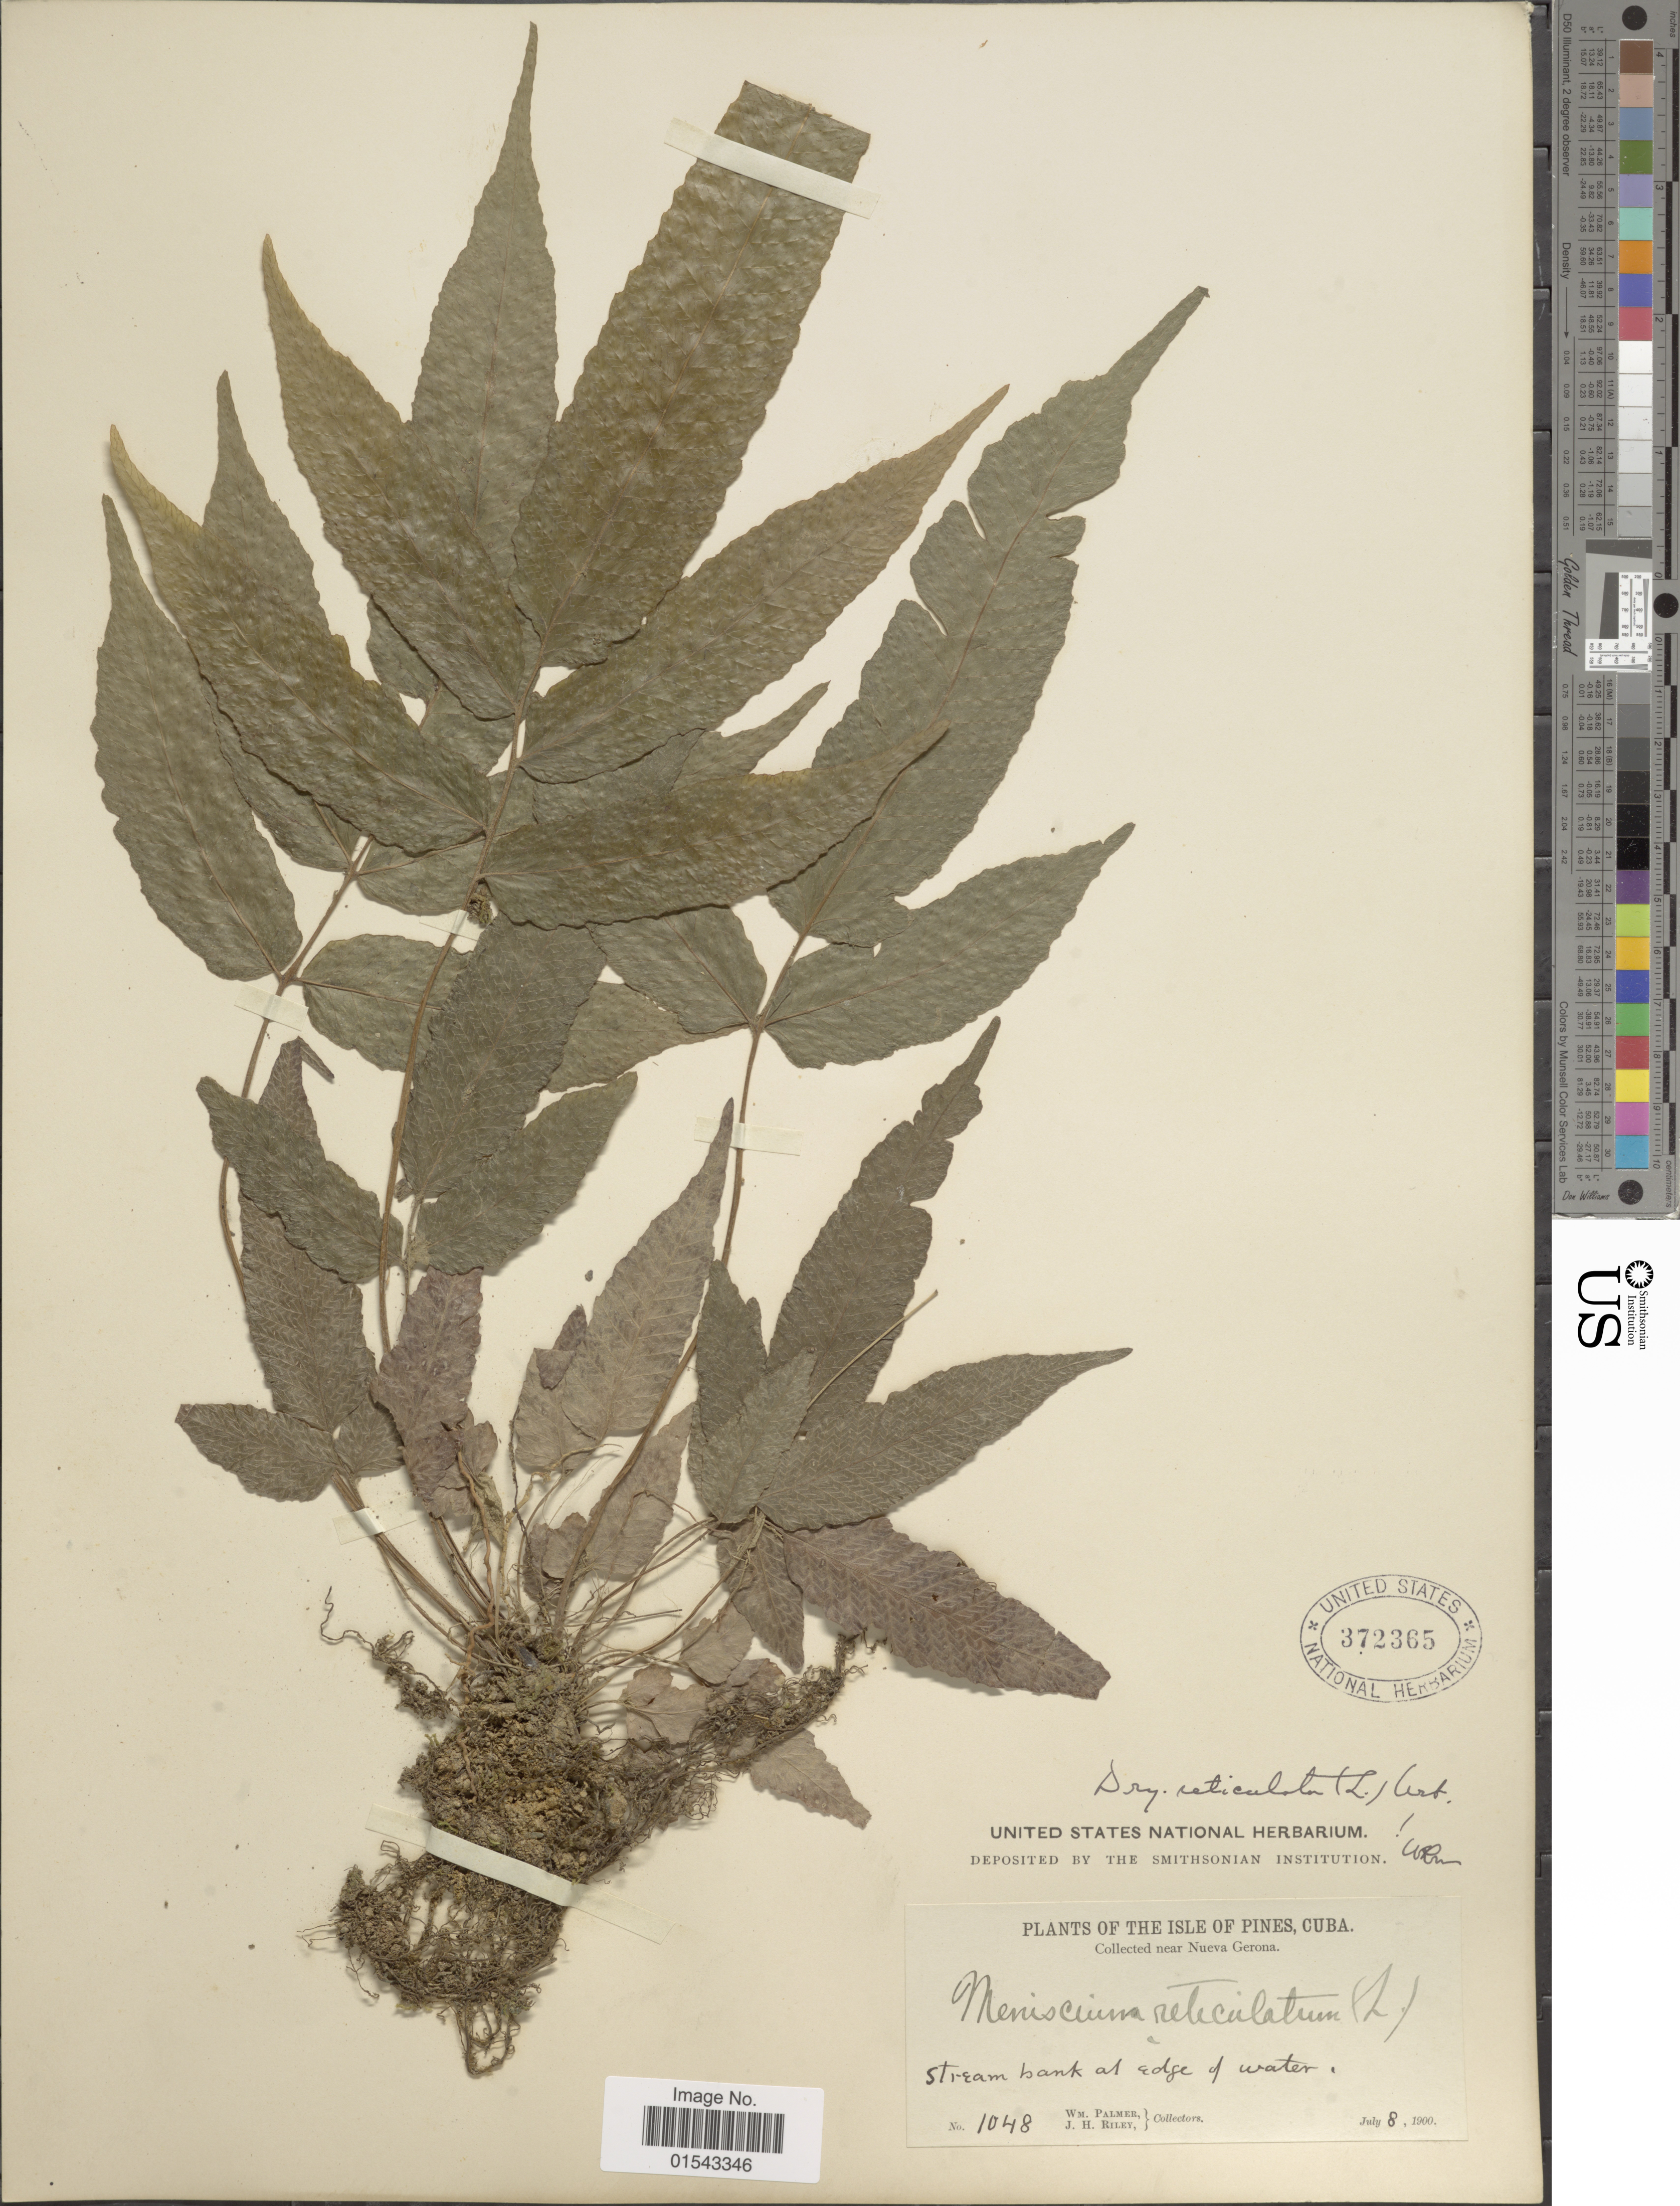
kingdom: Plantae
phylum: Tracheophyta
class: Polypodiopsida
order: Polypodiales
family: Thelypteridaceae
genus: Meniscium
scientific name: Meniscium reticulatum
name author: (L.) Sw.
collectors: W. Palmer & J. H. Riley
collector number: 1048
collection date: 1900-07-08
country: Cuba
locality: Isle of Pines. Near Nueva Gerona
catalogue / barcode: US 372365